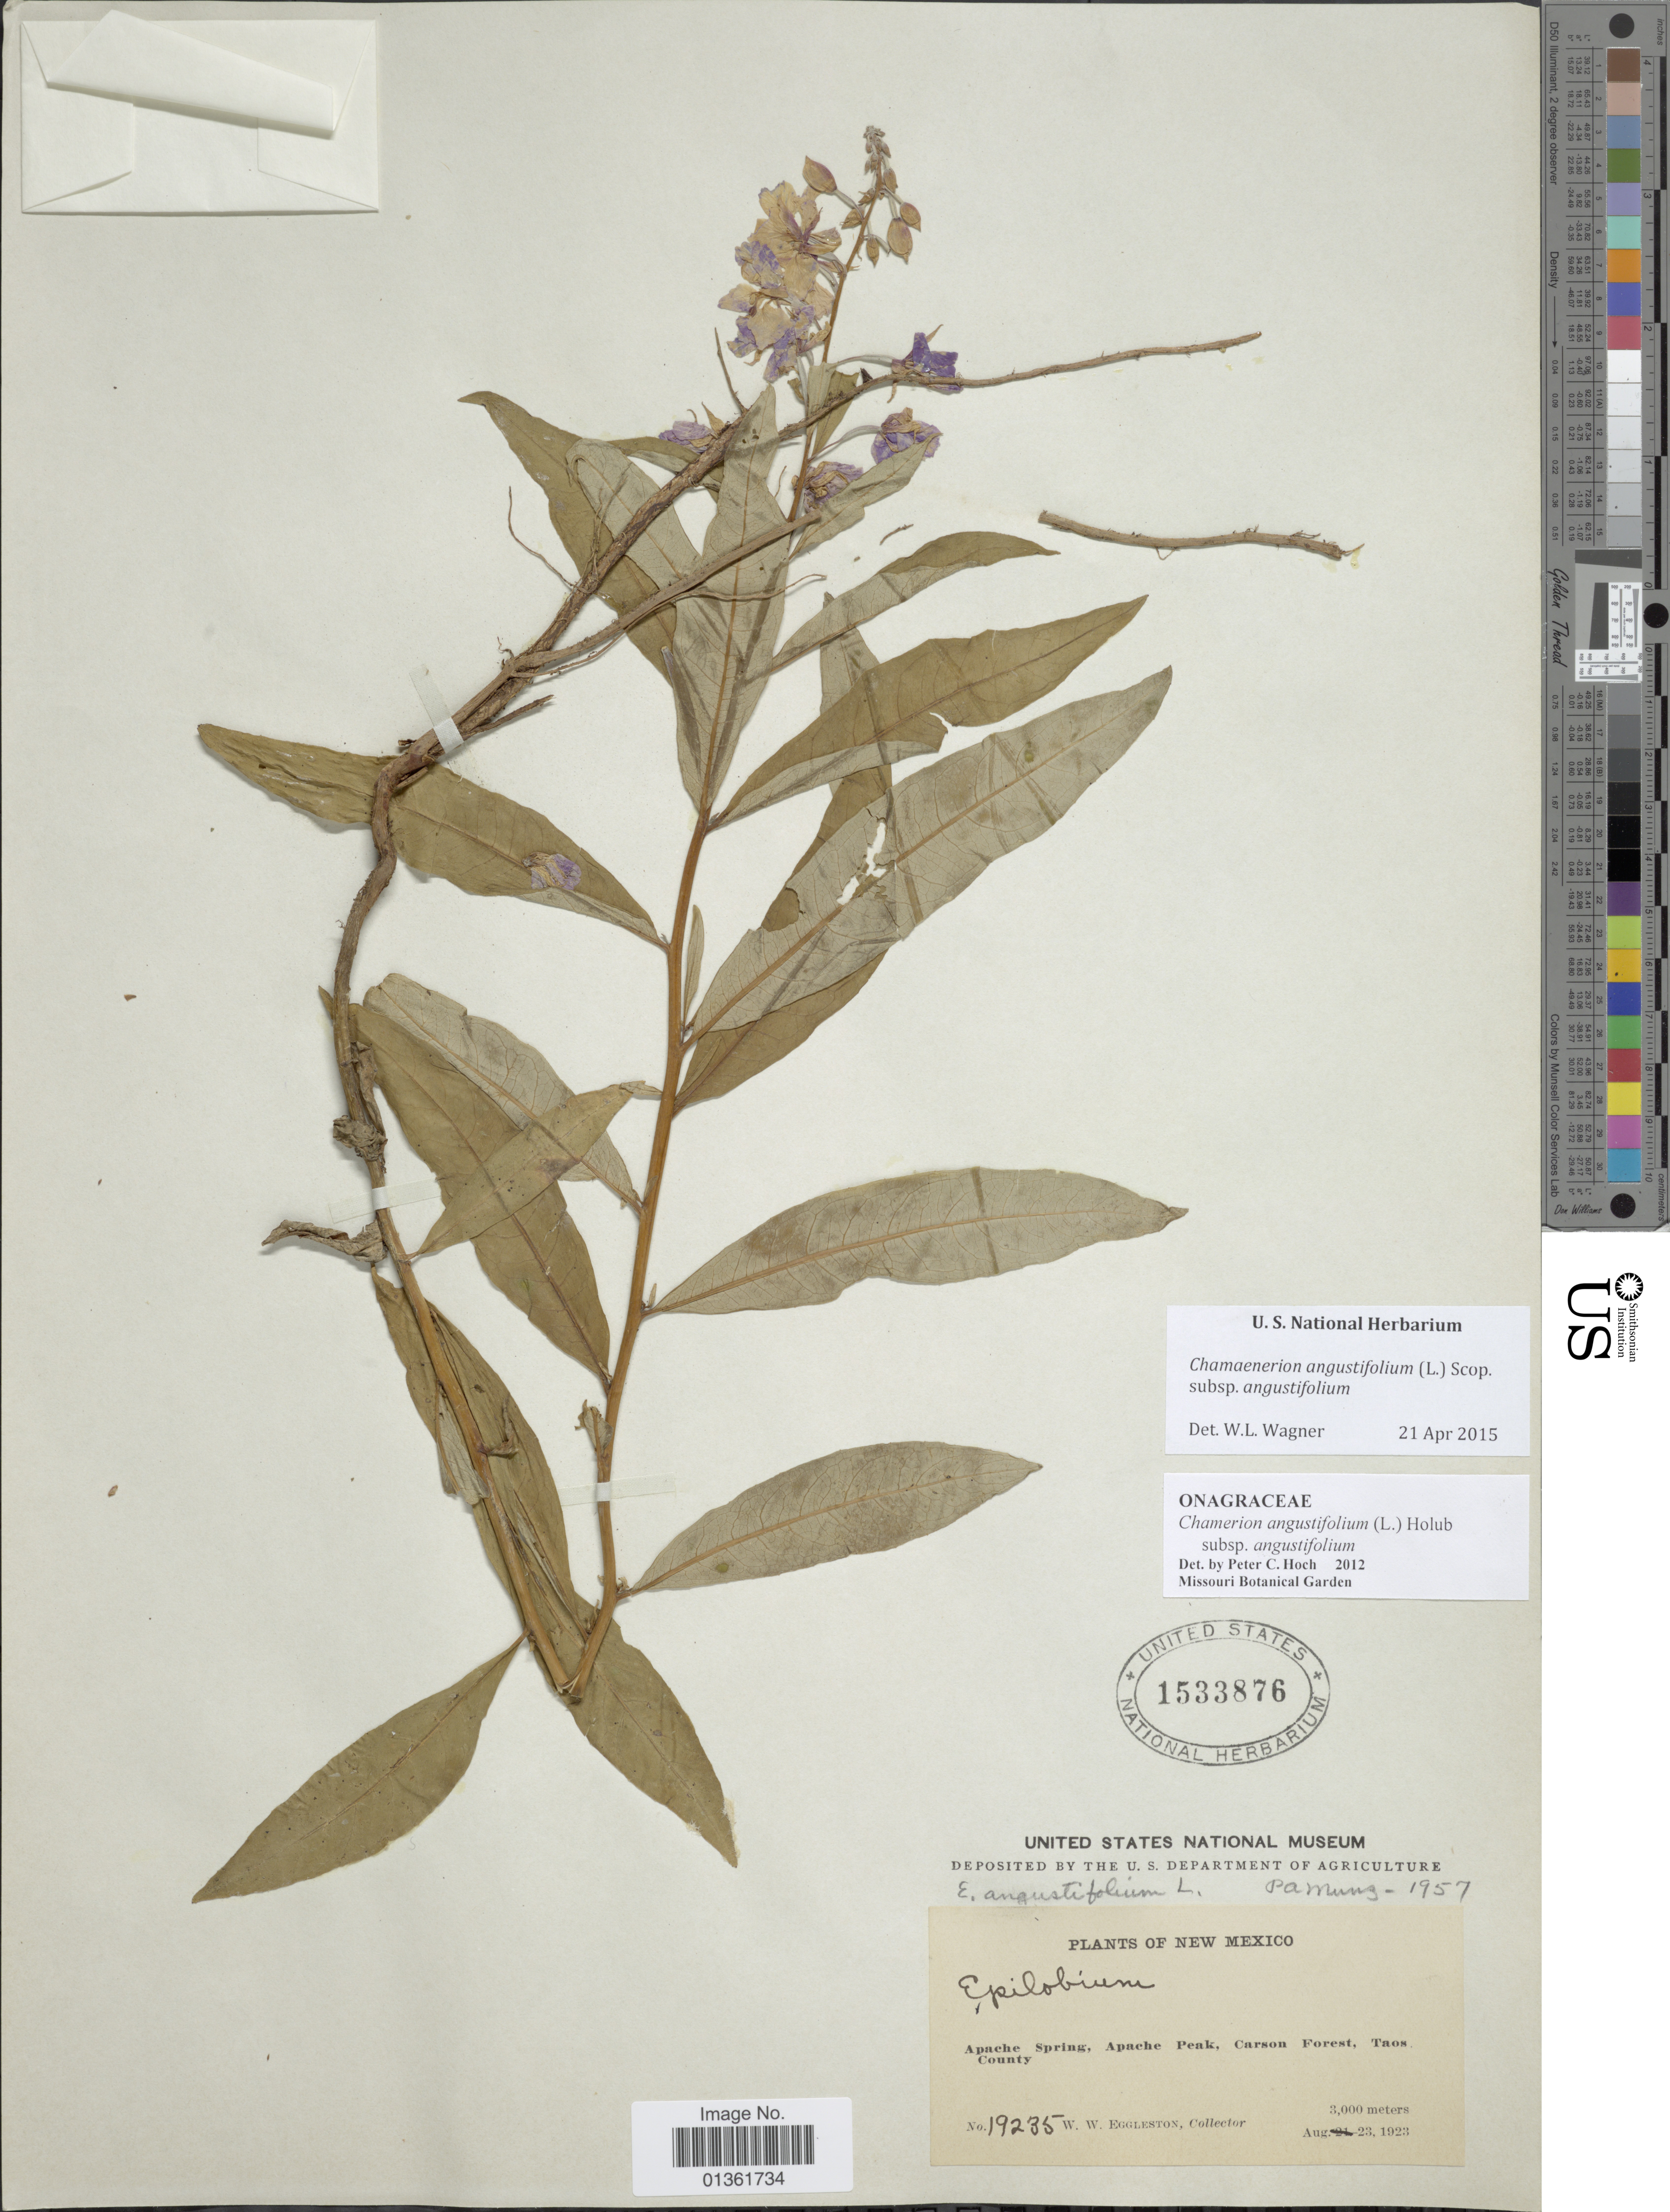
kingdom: Plantae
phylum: Tracheophyta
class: Magnoliopsida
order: Myrtales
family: Onagraceae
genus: Chamaenerion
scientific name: Chamaenerion angustifolium subsp. angustifolium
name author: (L.) Scop.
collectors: W. W. Eggleston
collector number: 19235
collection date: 1923-08-23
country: United States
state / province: New Mexico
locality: Apache Spring, Apache Peak, Carson Forest, Taos County.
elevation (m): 3000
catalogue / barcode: US 1533876